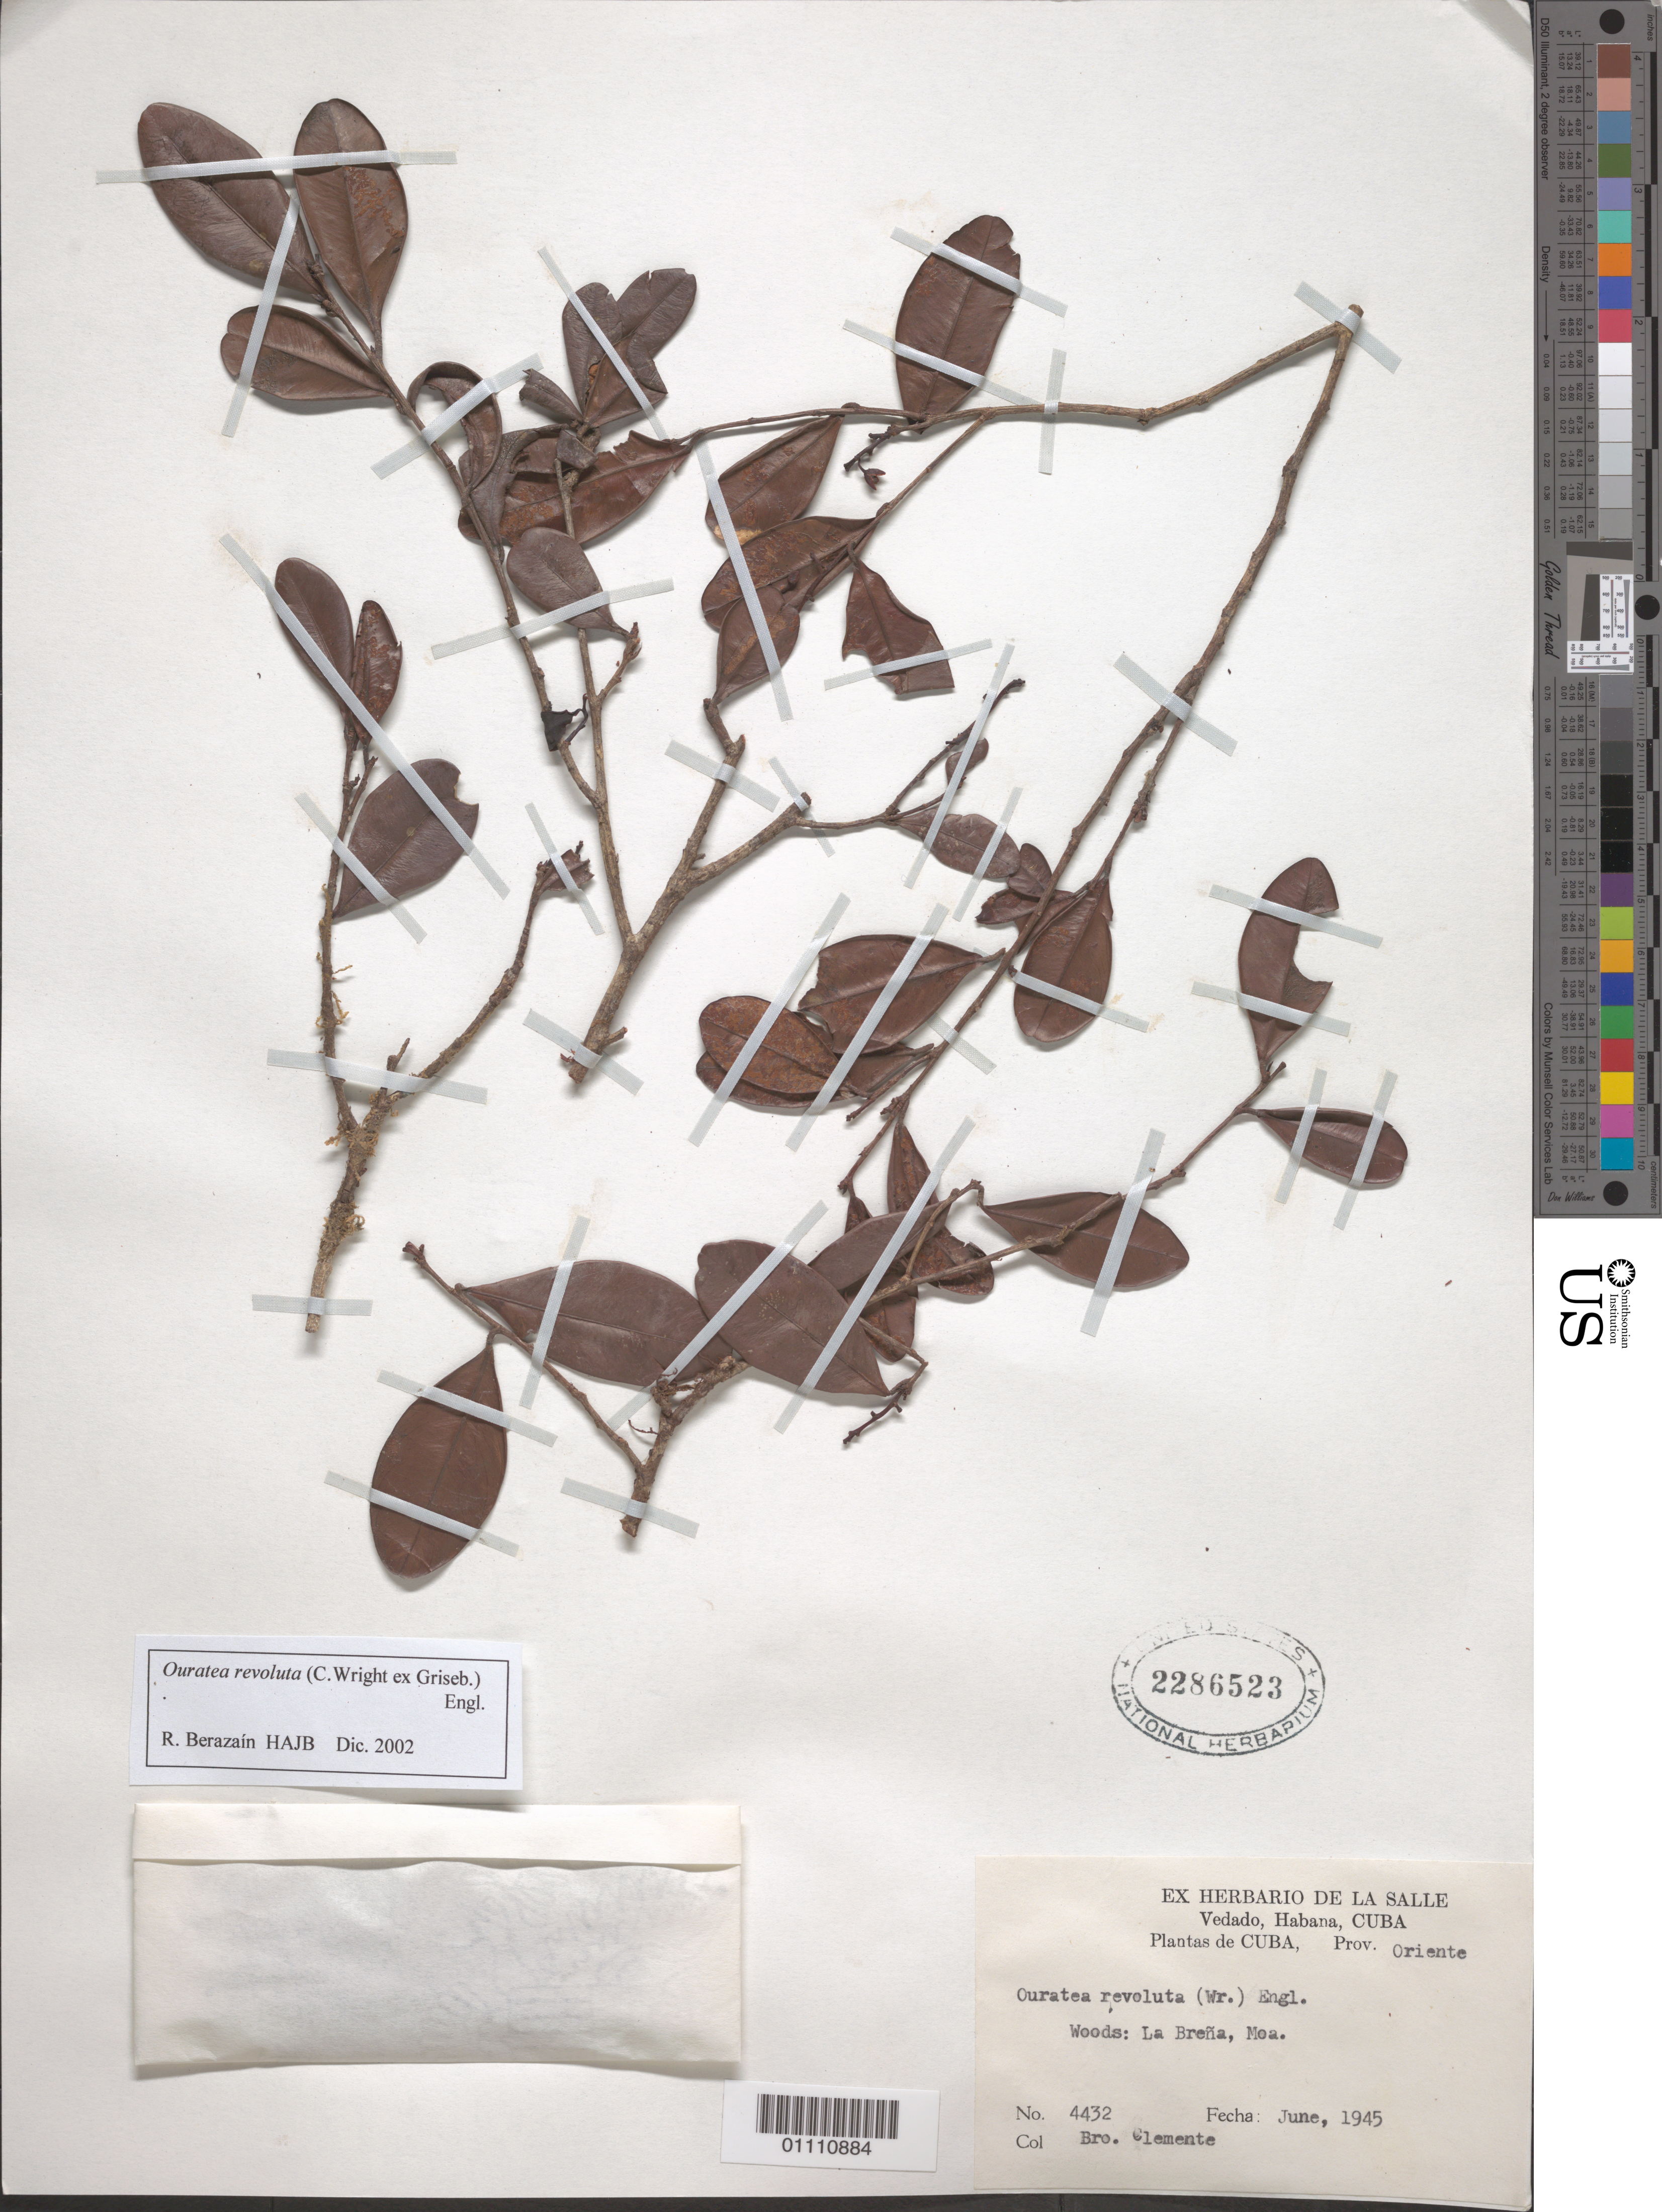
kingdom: Plantae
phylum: Tracheophyta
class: Magnoliopsida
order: Malpighiales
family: Ochnaceae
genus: Ouratea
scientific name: Ouratea revoluta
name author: (C. Wright ex Griseb.) Engl.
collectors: Bro. Clemente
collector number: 4432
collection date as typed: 01 Jun 1945 to 30 Jun 1945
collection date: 1945-06-01/1945-06-30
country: Cuba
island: Cuba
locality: Oriente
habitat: in la brena woods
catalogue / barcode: US 2286523